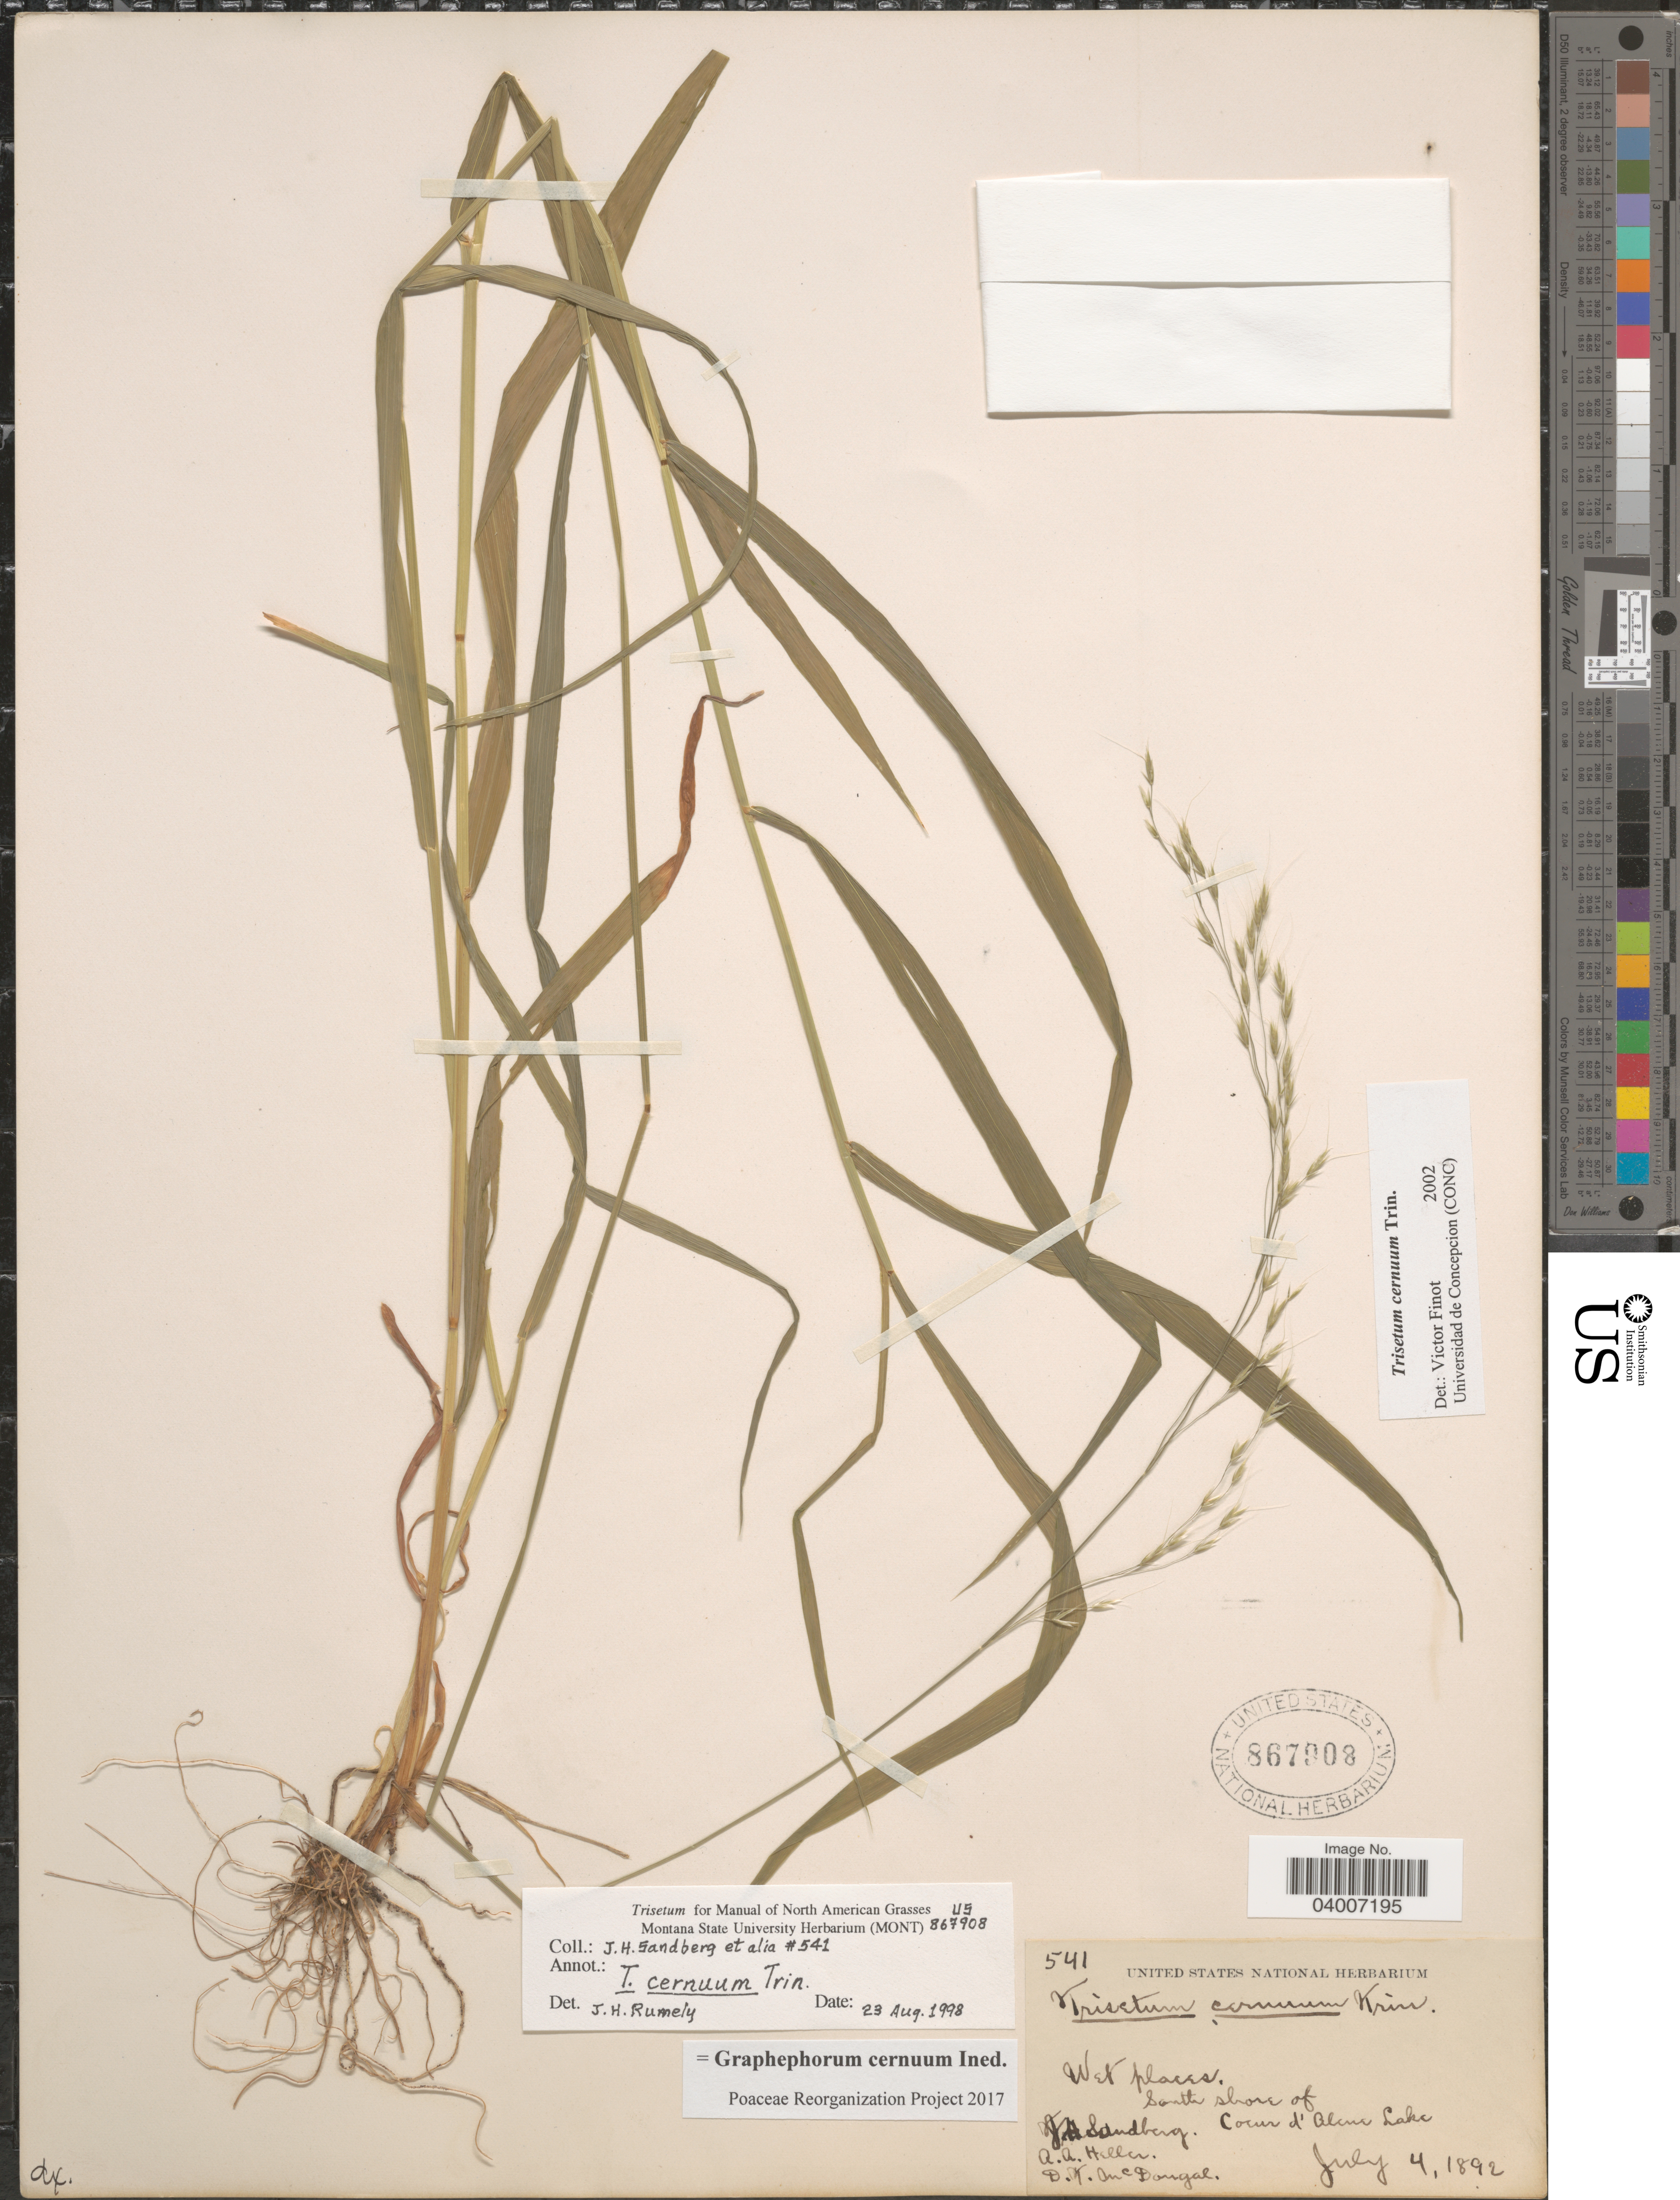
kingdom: Plantae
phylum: Tracheophyta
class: Liliopsida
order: Poales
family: Poaceae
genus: Graphephorum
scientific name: Graphephorum cernuum ined.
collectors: J. H. Sandberg, A. A. Heller & D. McDougal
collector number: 541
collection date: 1892-07-04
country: United States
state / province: Idaho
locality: South shore of Coeur d'Alene Lake.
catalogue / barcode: US 867908